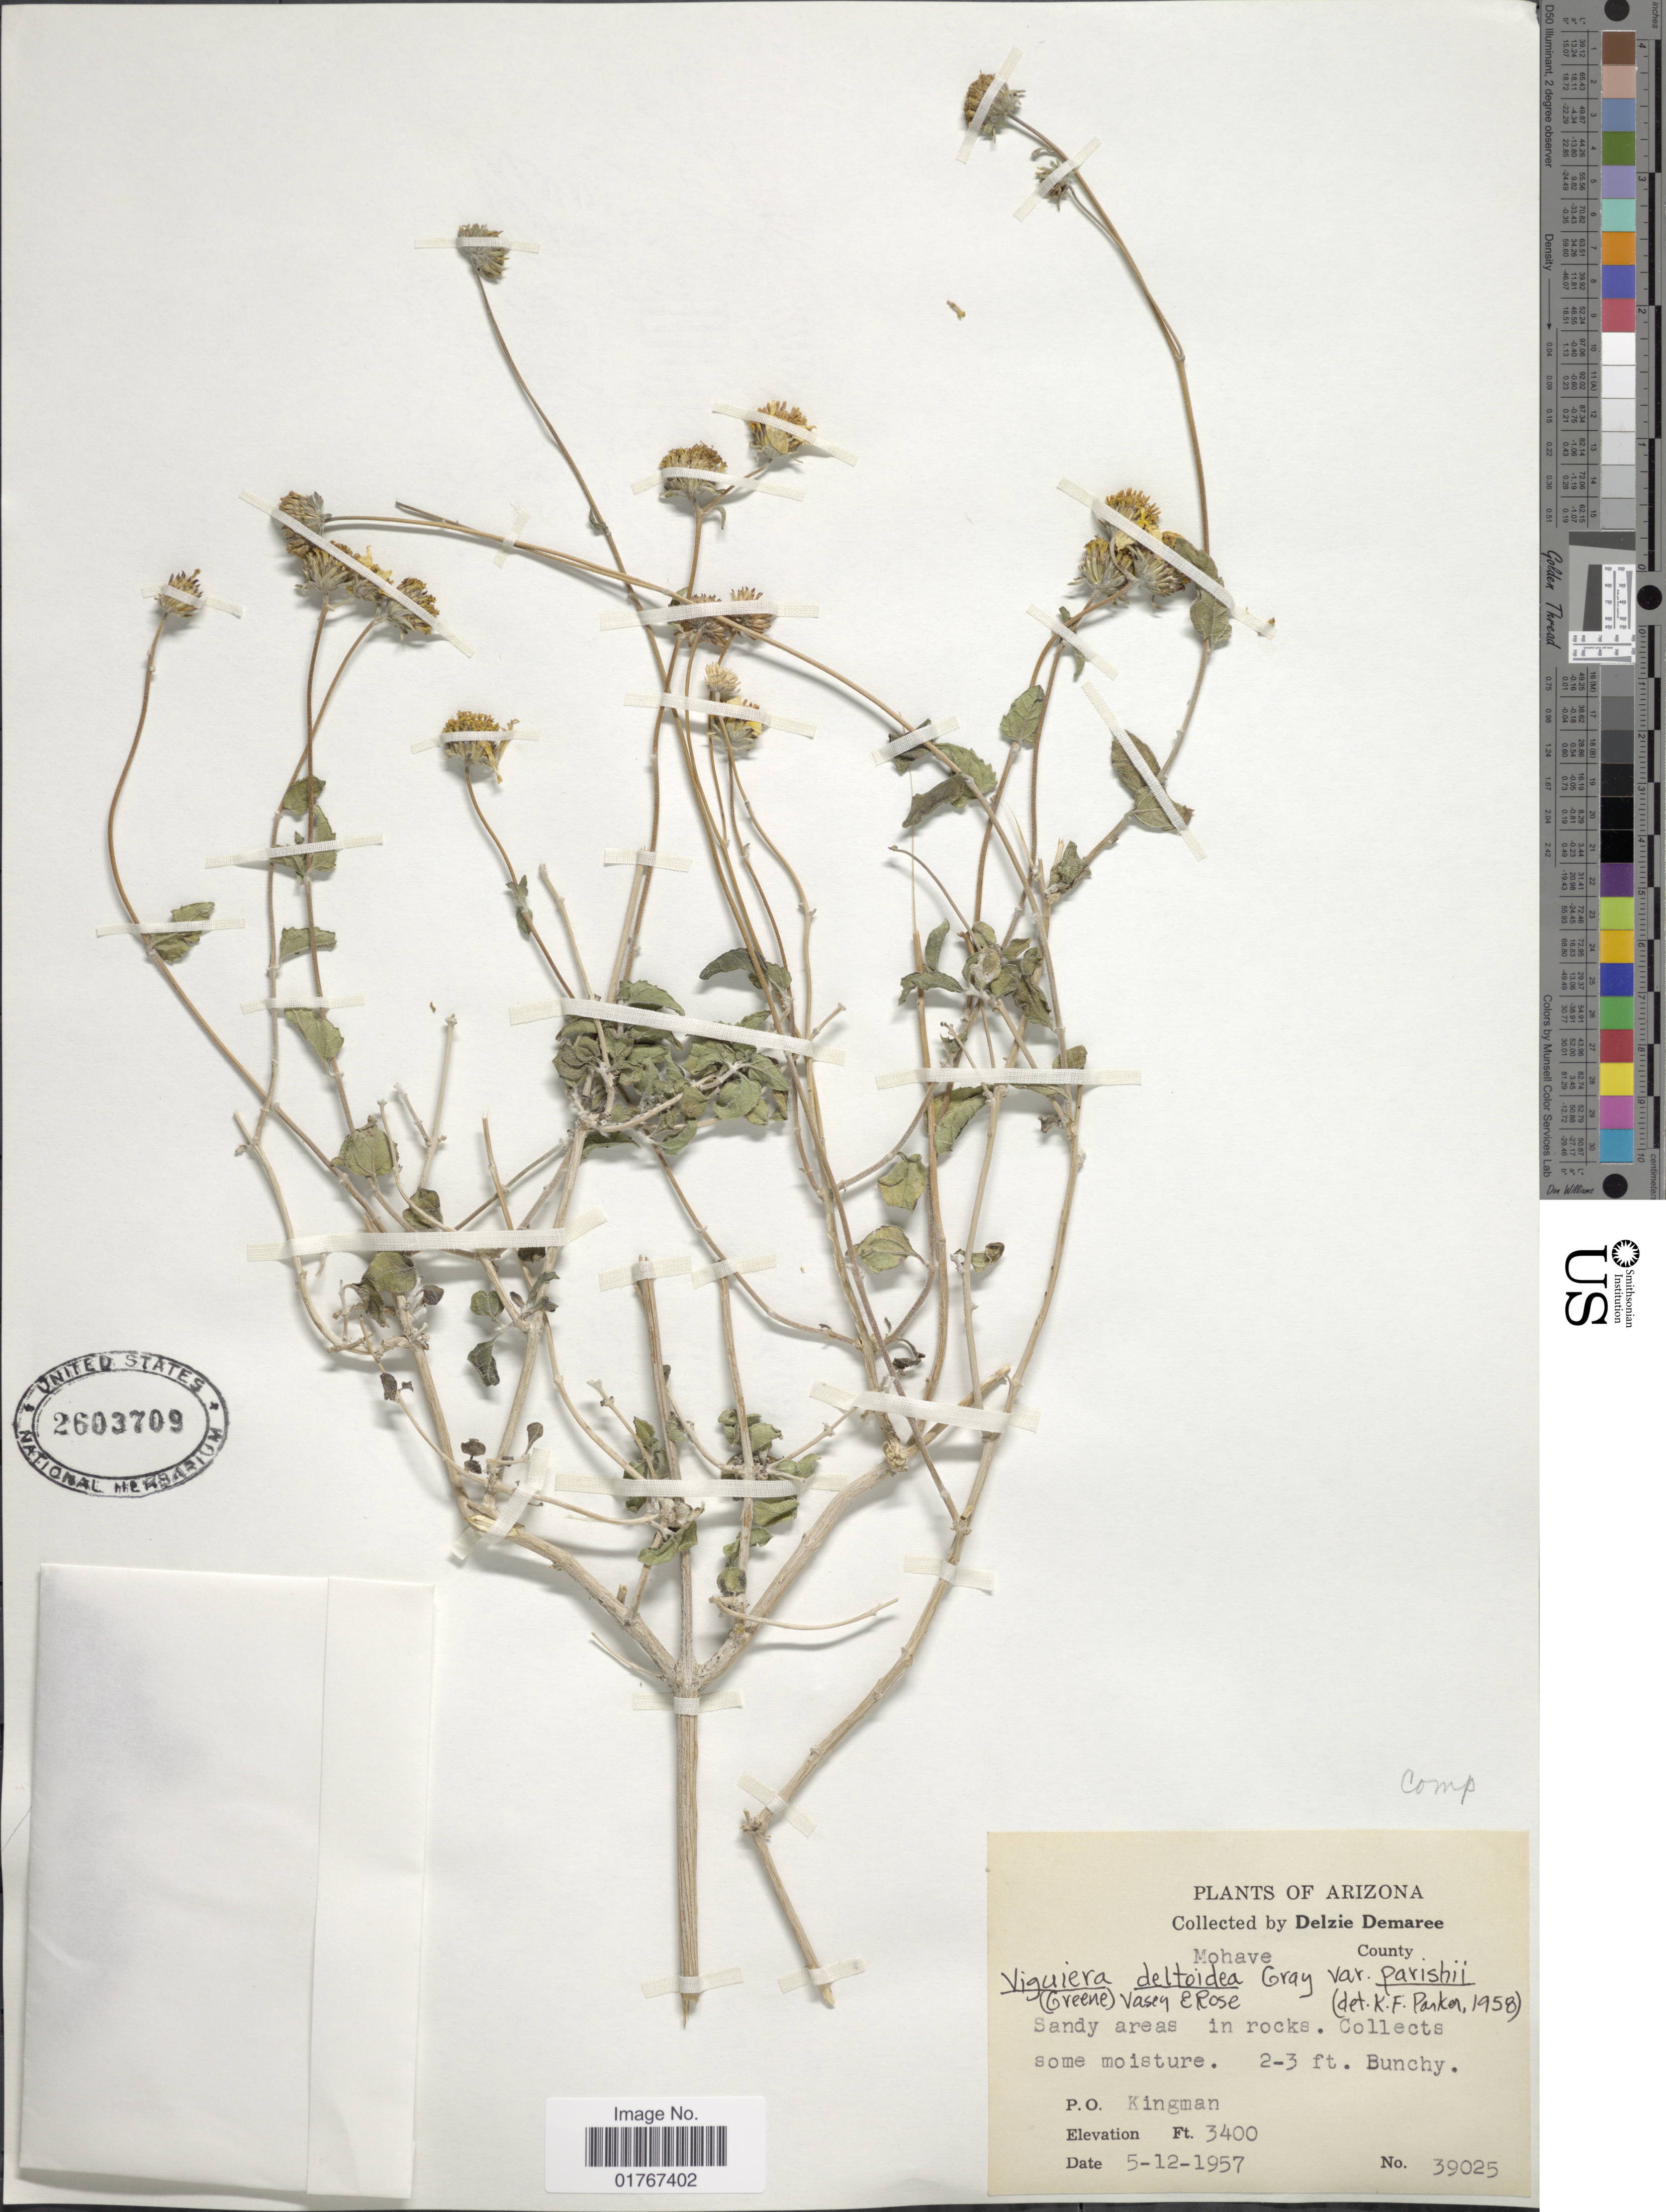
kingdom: Plantae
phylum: Tracheophyta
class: Magnoliopsida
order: Asterales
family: Asteraceae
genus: Viguiera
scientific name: Viguiera deltoidea var. parishii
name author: (Greene) Vasey & Rose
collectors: D. Demaree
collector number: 39025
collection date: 1957-05-12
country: United States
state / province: Arizona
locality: Mohave County, Sandy areas in rocks. P.O. Kingman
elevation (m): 1036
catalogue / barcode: US 2603709